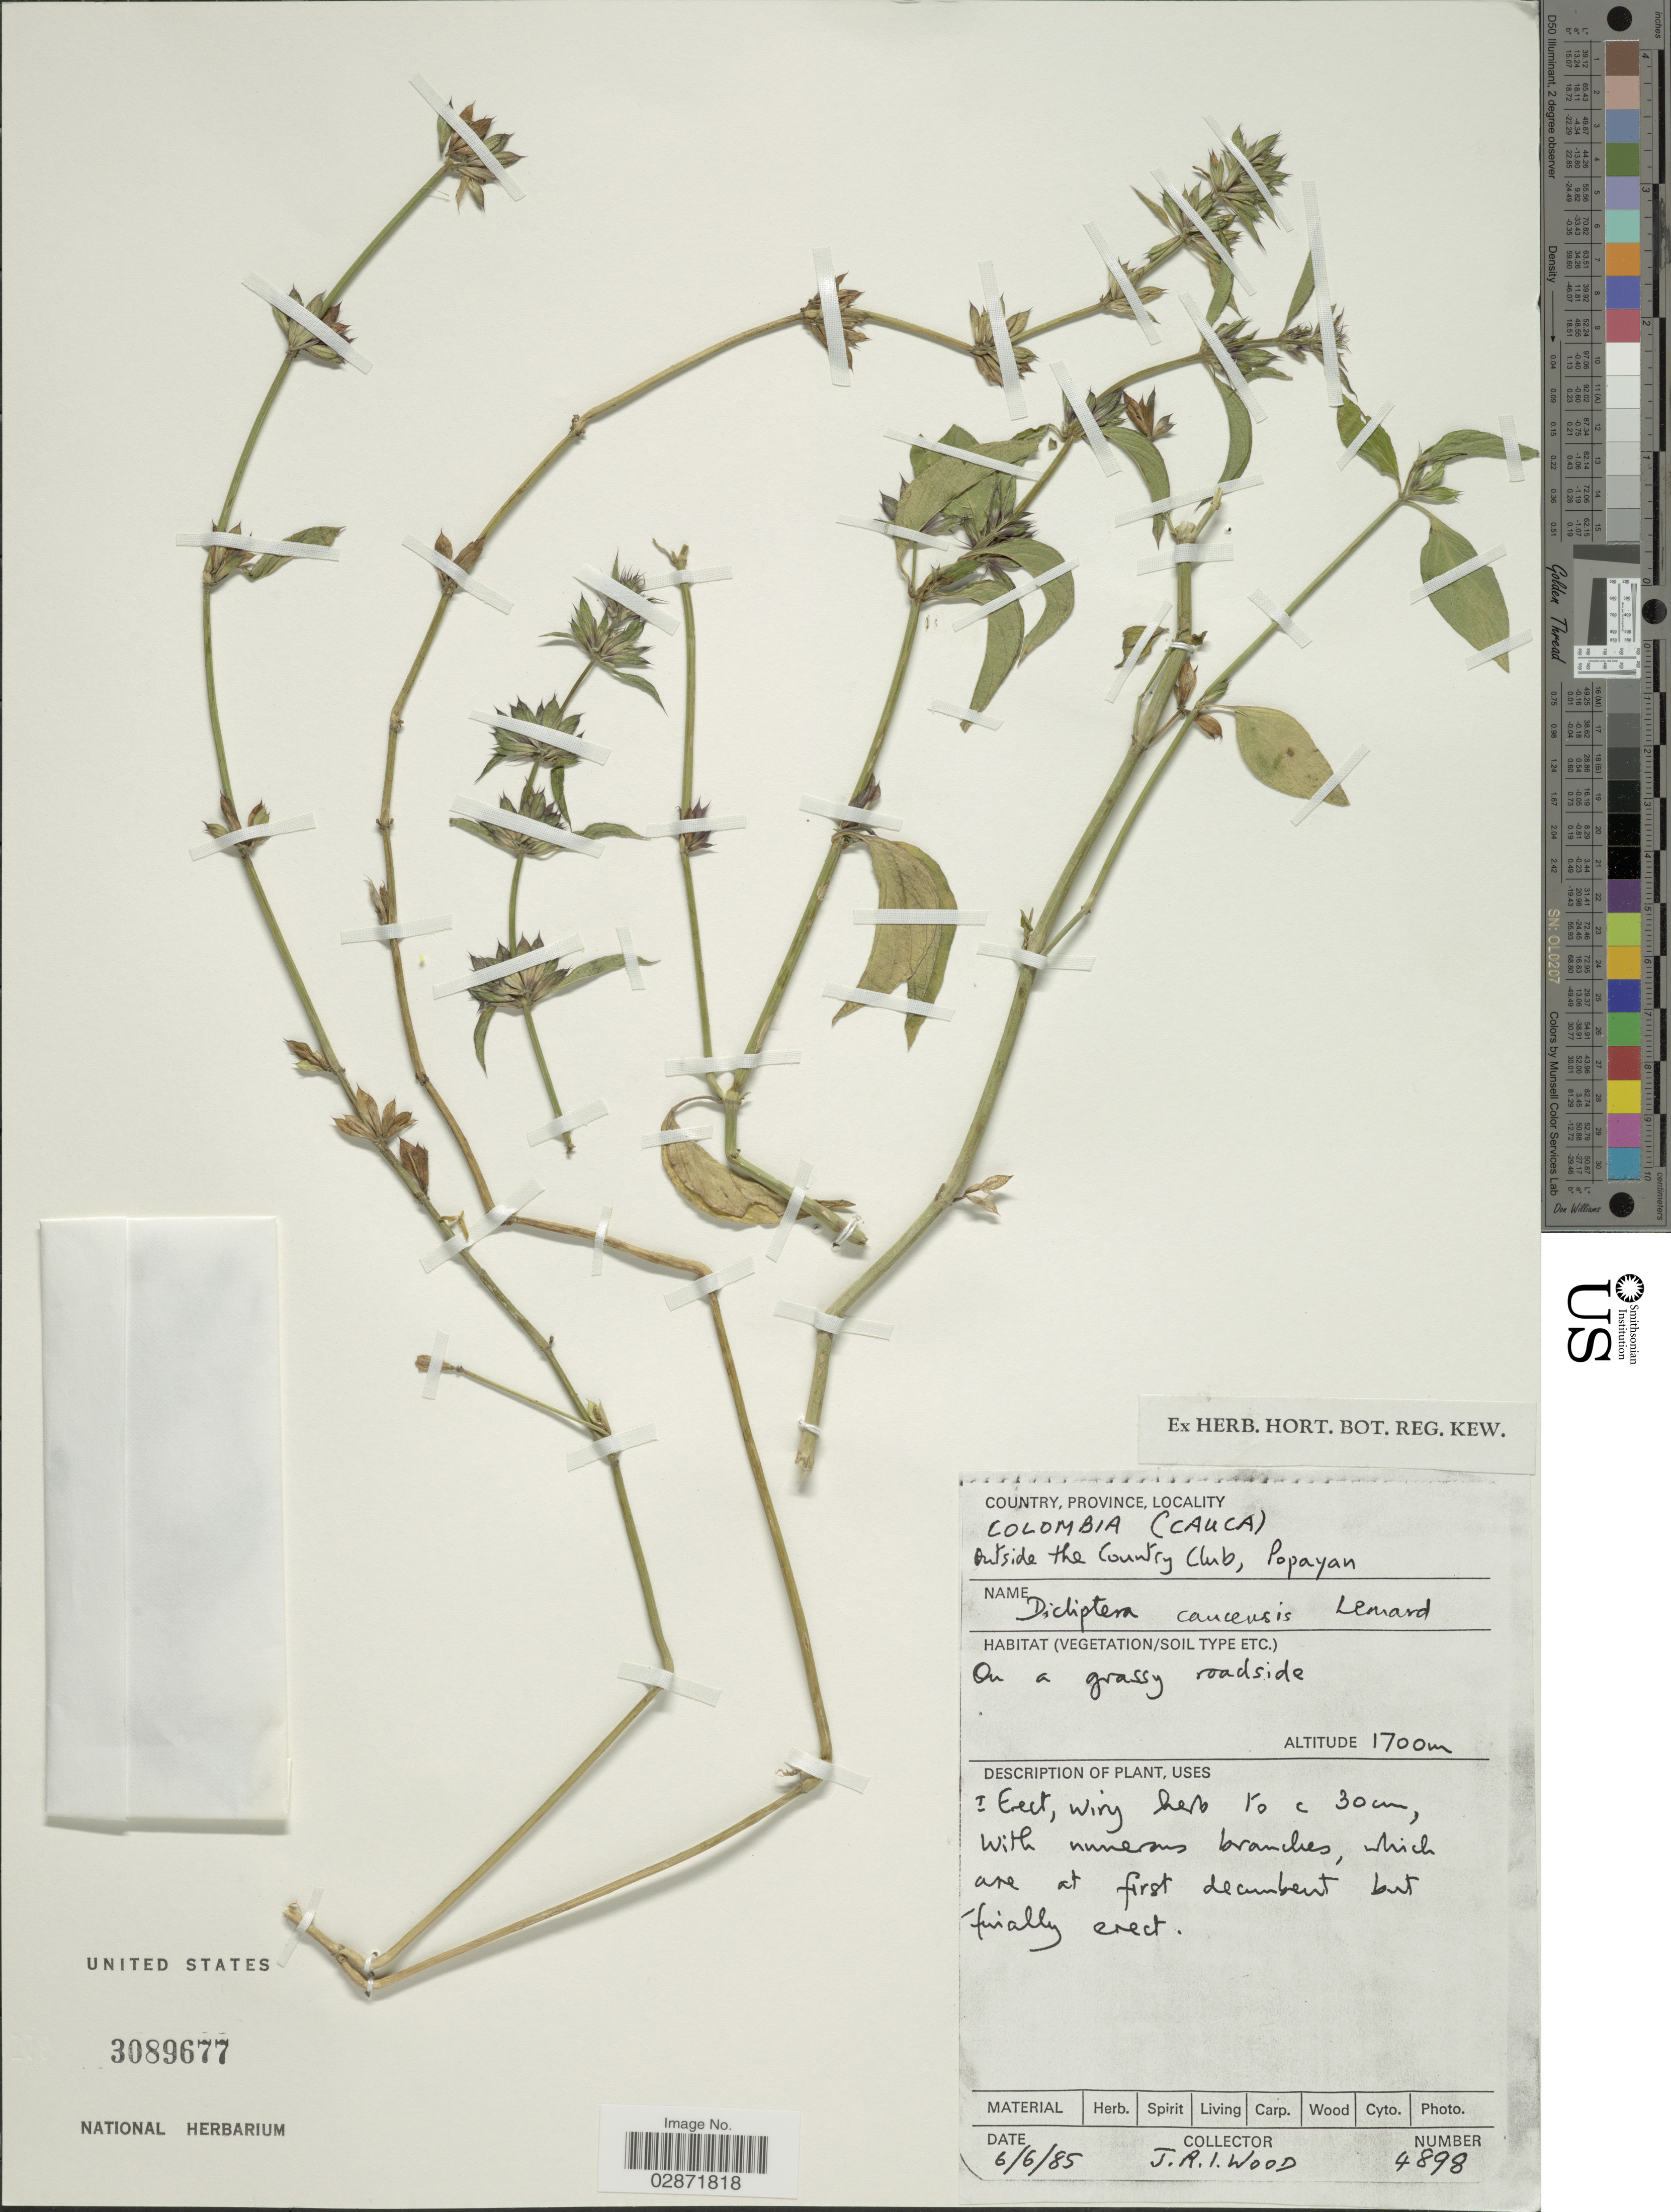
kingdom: Plantae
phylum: Tracheophyta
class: Magnoliopsida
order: Lamiales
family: Acanthaceae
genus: Dicliptera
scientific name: Dicliptera caucensis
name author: Leonard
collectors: J. R. I. Wood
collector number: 4898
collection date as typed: Transcribed d/m/y: 6/6/85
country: Colombia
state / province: Cauca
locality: Outside the Country Club, Popayan.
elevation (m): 1700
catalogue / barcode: US 3089677